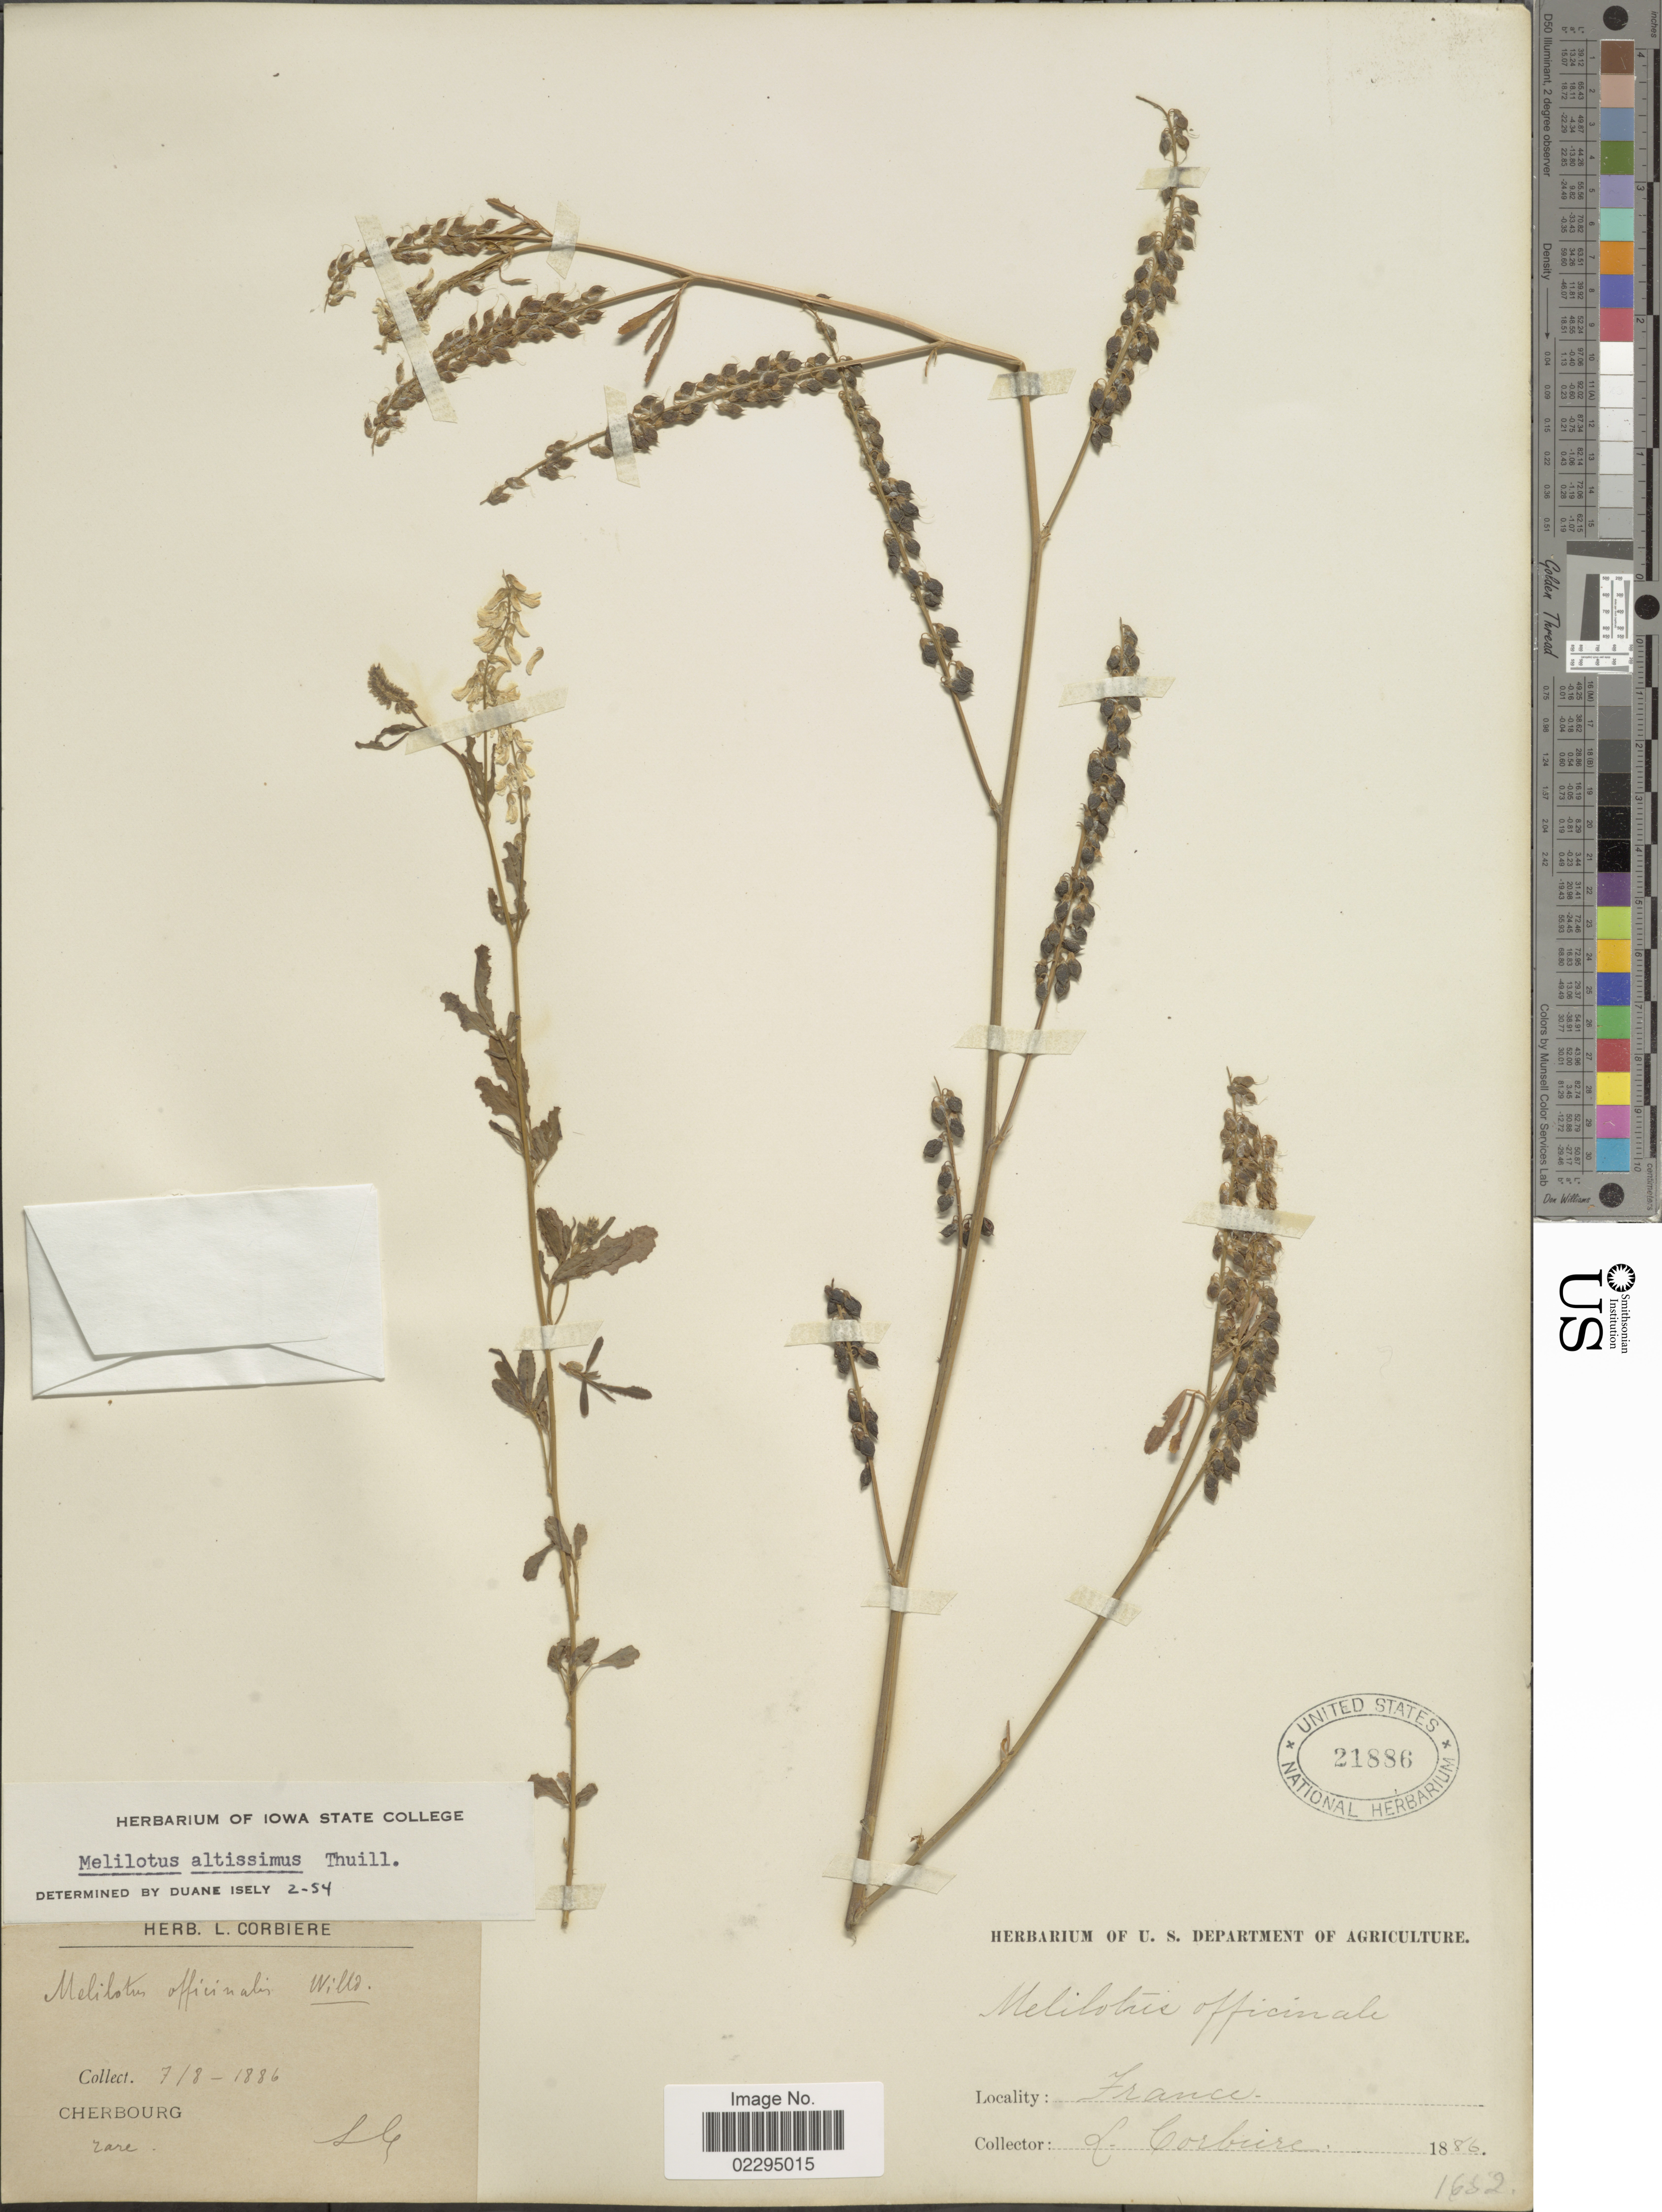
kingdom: Plantae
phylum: Tracheophyta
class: Magnoliopsida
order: Fabales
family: Fabaceae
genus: Melilotus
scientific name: Melilotus altissimus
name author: Thuill.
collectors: L. Corbière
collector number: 1652*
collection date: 1886-08-07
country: France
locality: Cherbourg, France.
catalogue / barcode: US 21886